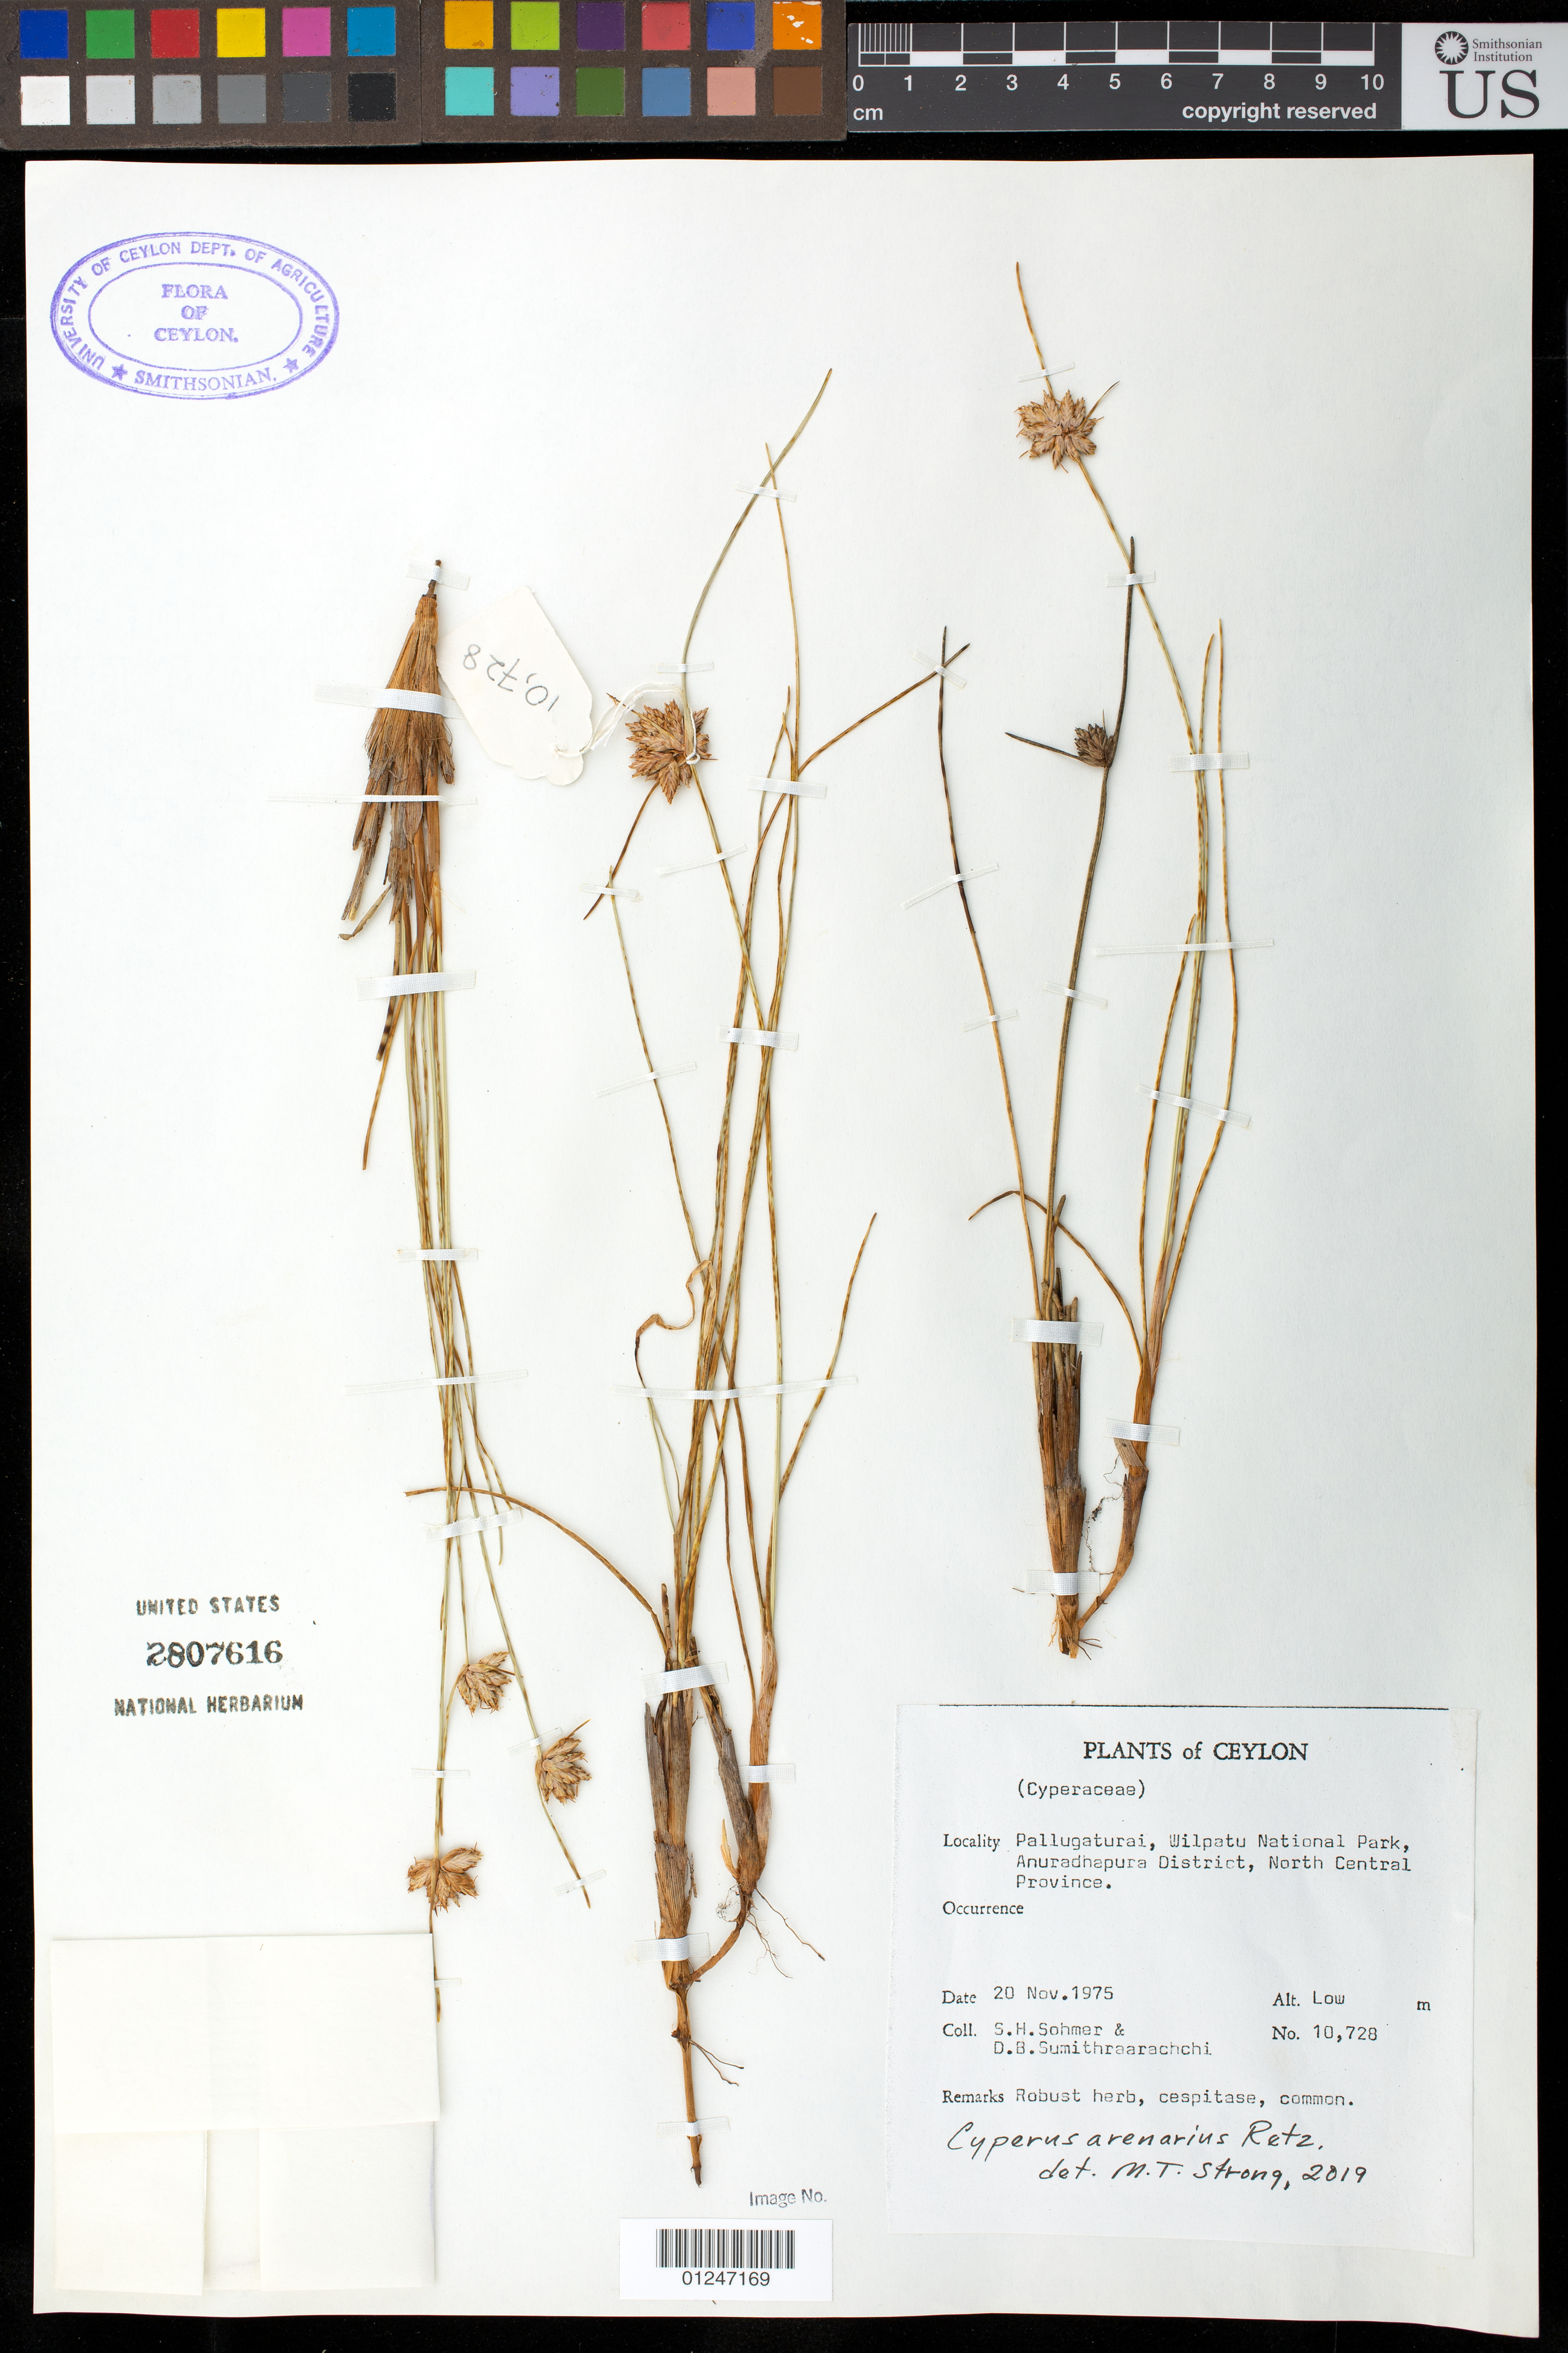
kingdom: Plantae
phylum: Tracheophyta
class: Liliopsida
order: Poales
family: Cyperaceae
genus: Cyperus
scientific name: Cyperus arenarius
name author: Retz.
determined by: Strong, Mark T., (BOT), Smithsonian Institution - National Museum of Natural History (UNITED STATES)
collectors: S. H. Sohmer & D. B. Sumithraarachchi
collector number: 10728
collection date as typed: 20 Nov 1975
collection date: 1975-11-20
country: Sri Lanka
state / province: North Central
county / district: Anuradhapura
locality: North Central Province: Wilpattu National Park; Pallugaturai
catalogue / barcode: US 2807616